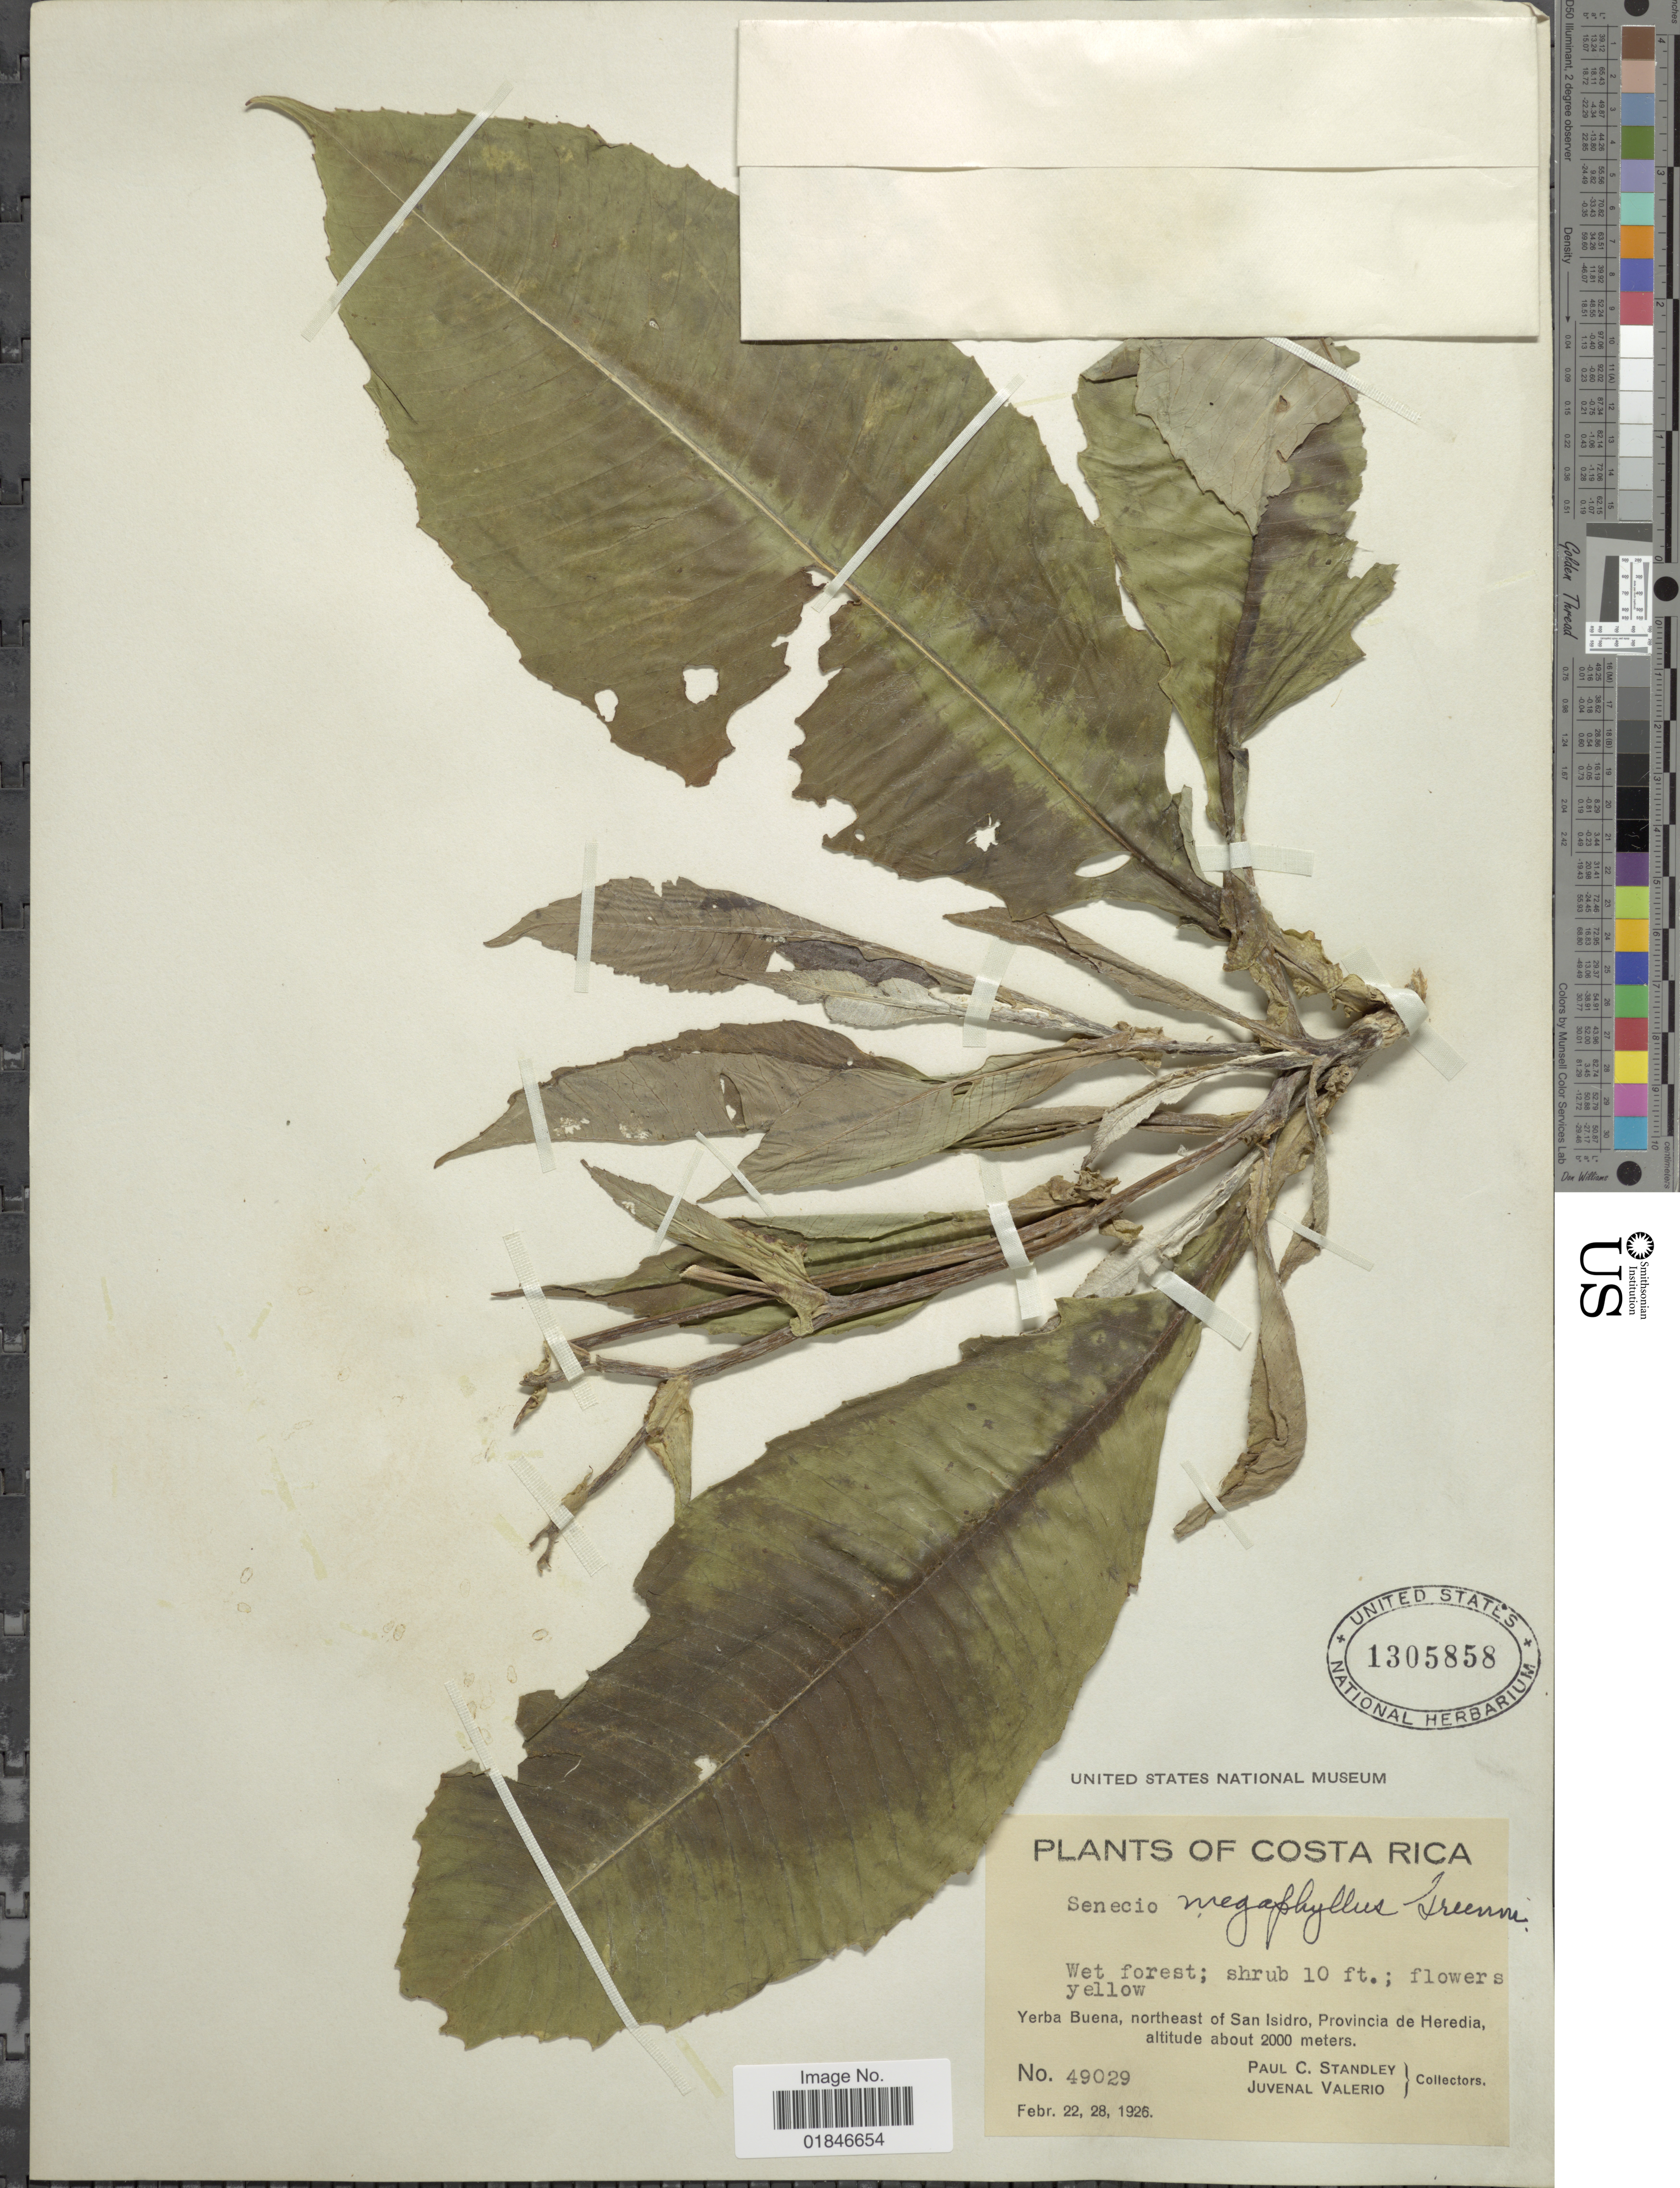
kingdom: Plantae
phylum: Tracheophyta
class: Magnoliopsida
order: Asterales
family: Asteraceae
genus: Jessea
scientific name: Jessea megaphylla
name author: (Greenm.) H. Rob. & Cuatrec.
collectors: P. C. Standley & J. Valerio R.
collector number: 49029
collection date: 1926-02-28/1926-05-22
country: Costa Rica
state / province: Heredia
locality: Yerba Buena, northeast of San Isidoro, provincia de Heredia.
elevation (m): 2000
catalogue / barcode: US 1305858